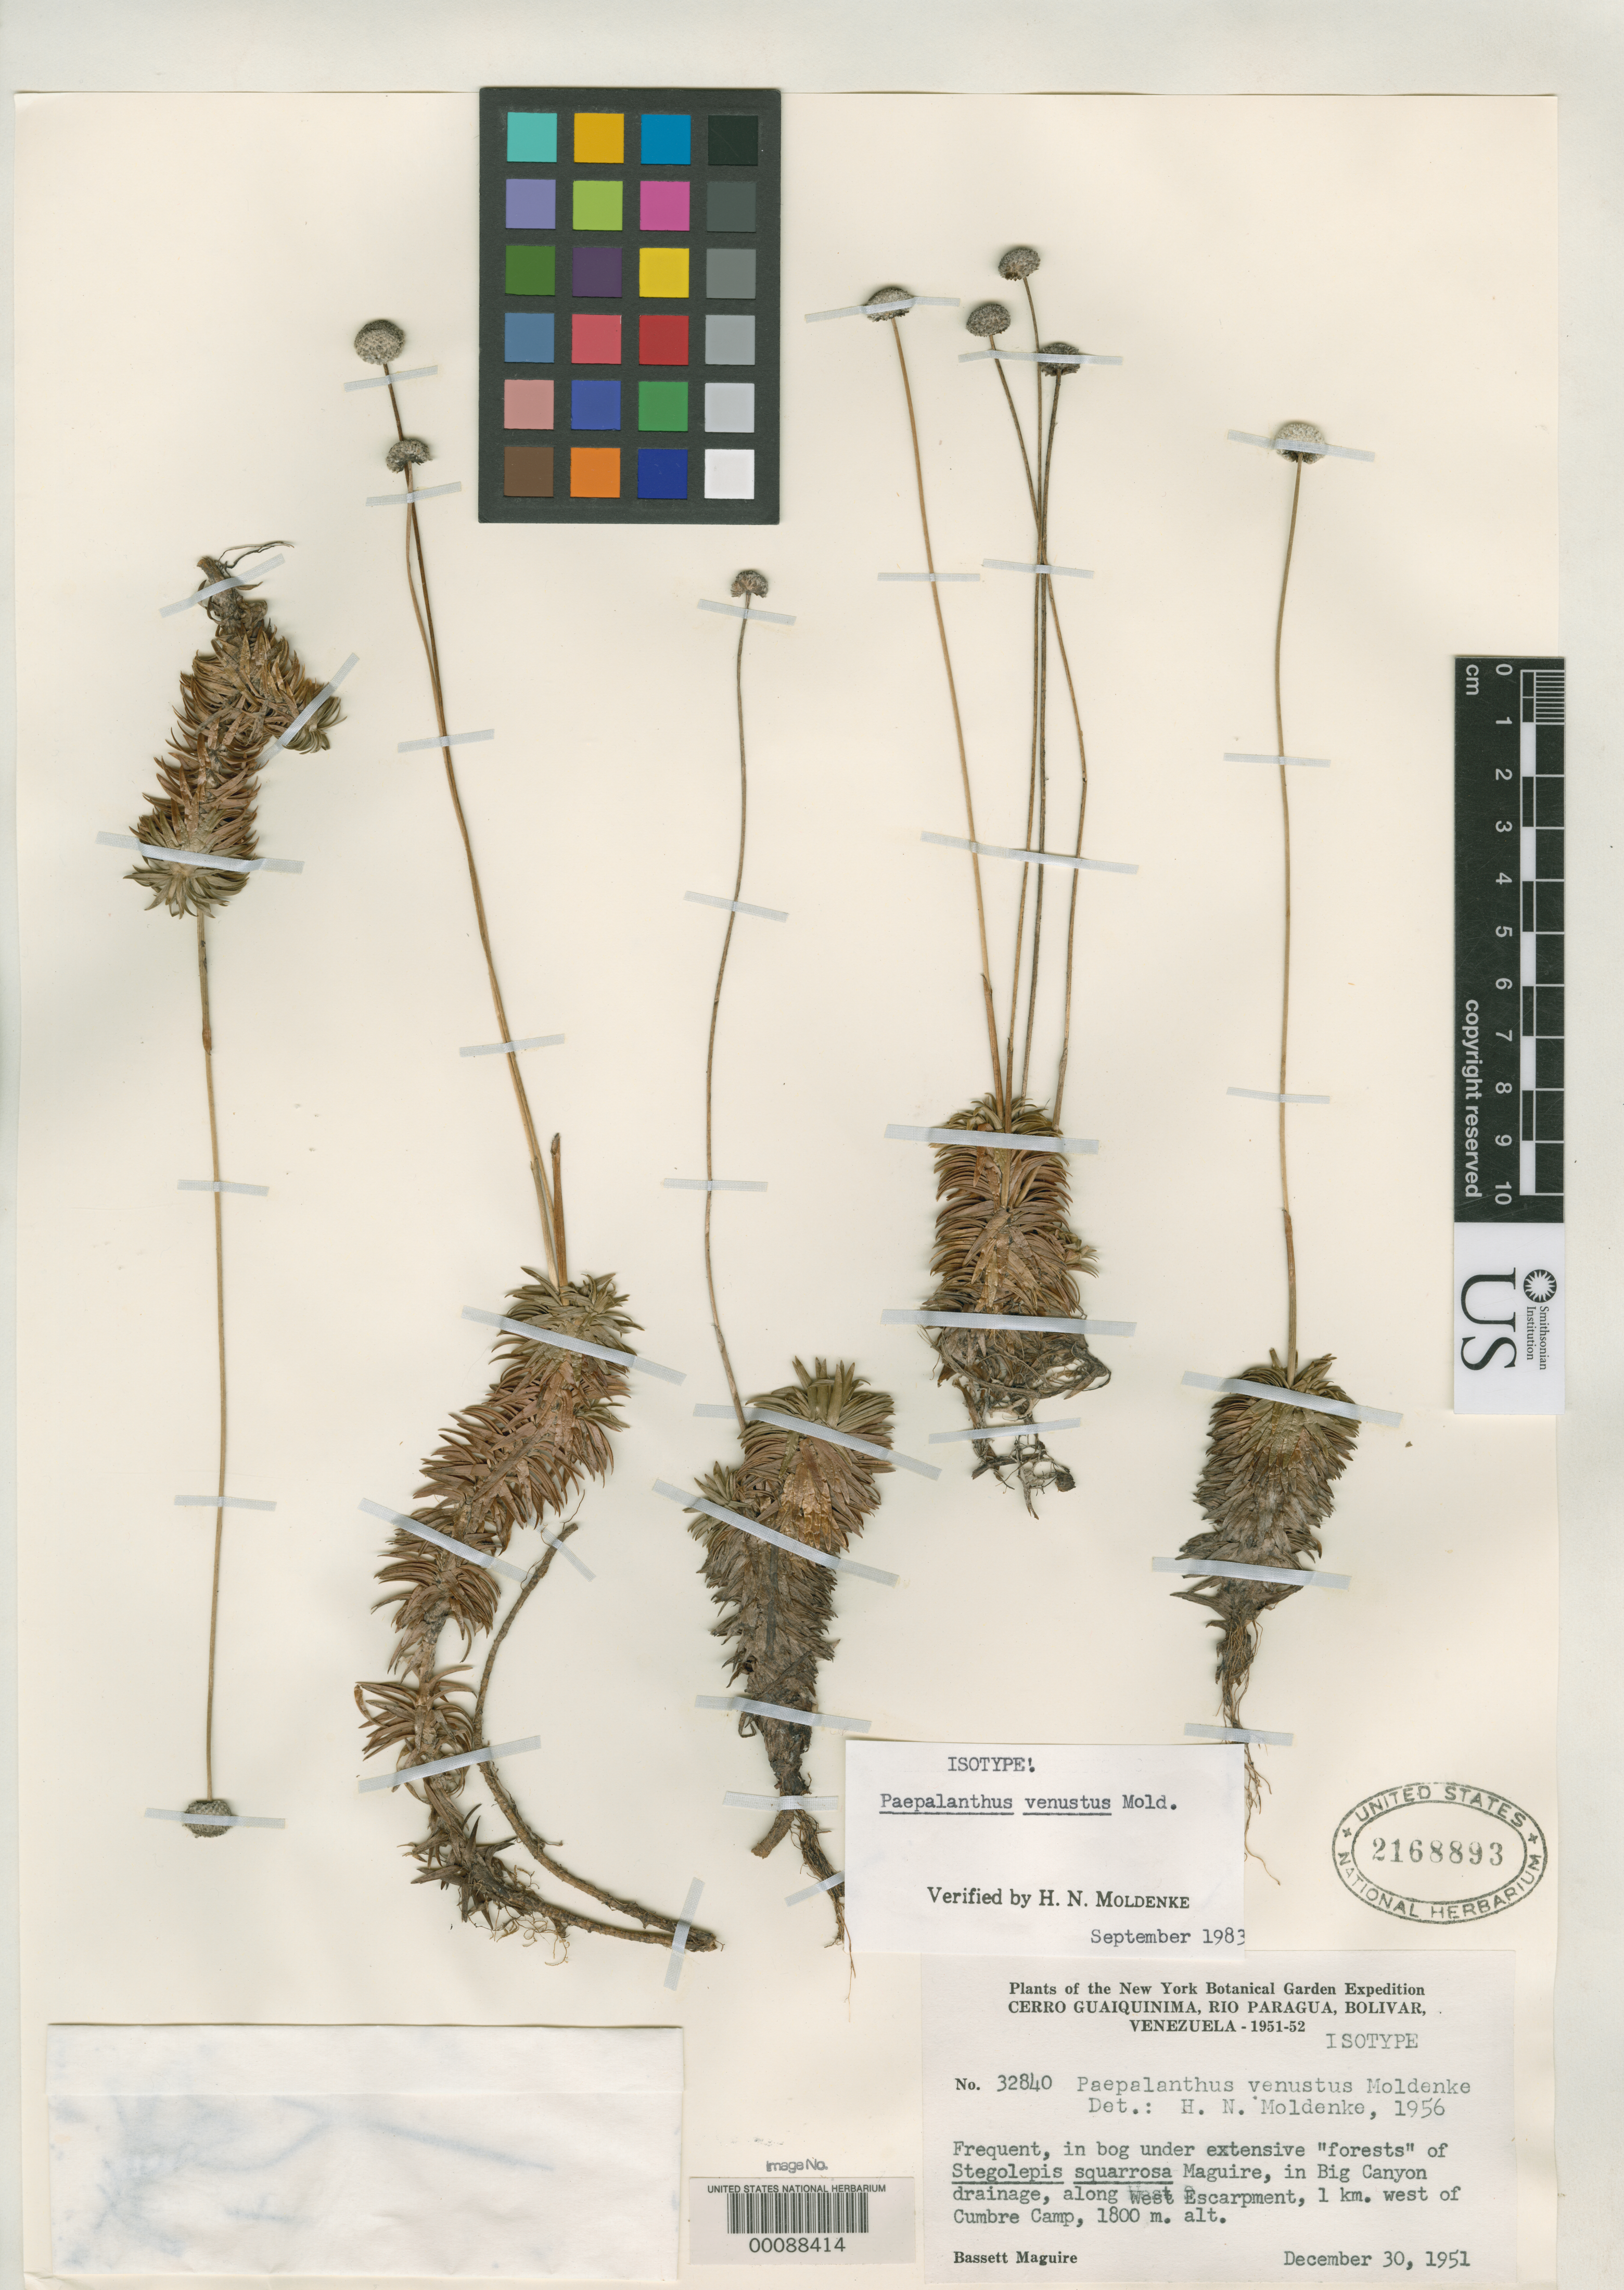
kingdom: Plantae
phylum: Tracheophyta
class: Liliopsida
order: Poales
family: Eriocaulaceae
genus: Paepalanthus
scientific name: Paepalanthus venustus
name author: Moldenke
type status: Isotype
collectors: B. Maguire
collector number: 32840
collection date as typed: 30 Dec 1951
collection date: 1951-12-30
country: Venezuela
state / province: Bolivar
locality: Cerro Guaiquinima, Rio Paragua,1 km. west of Cumbre Camp.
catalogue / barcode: US 2168893